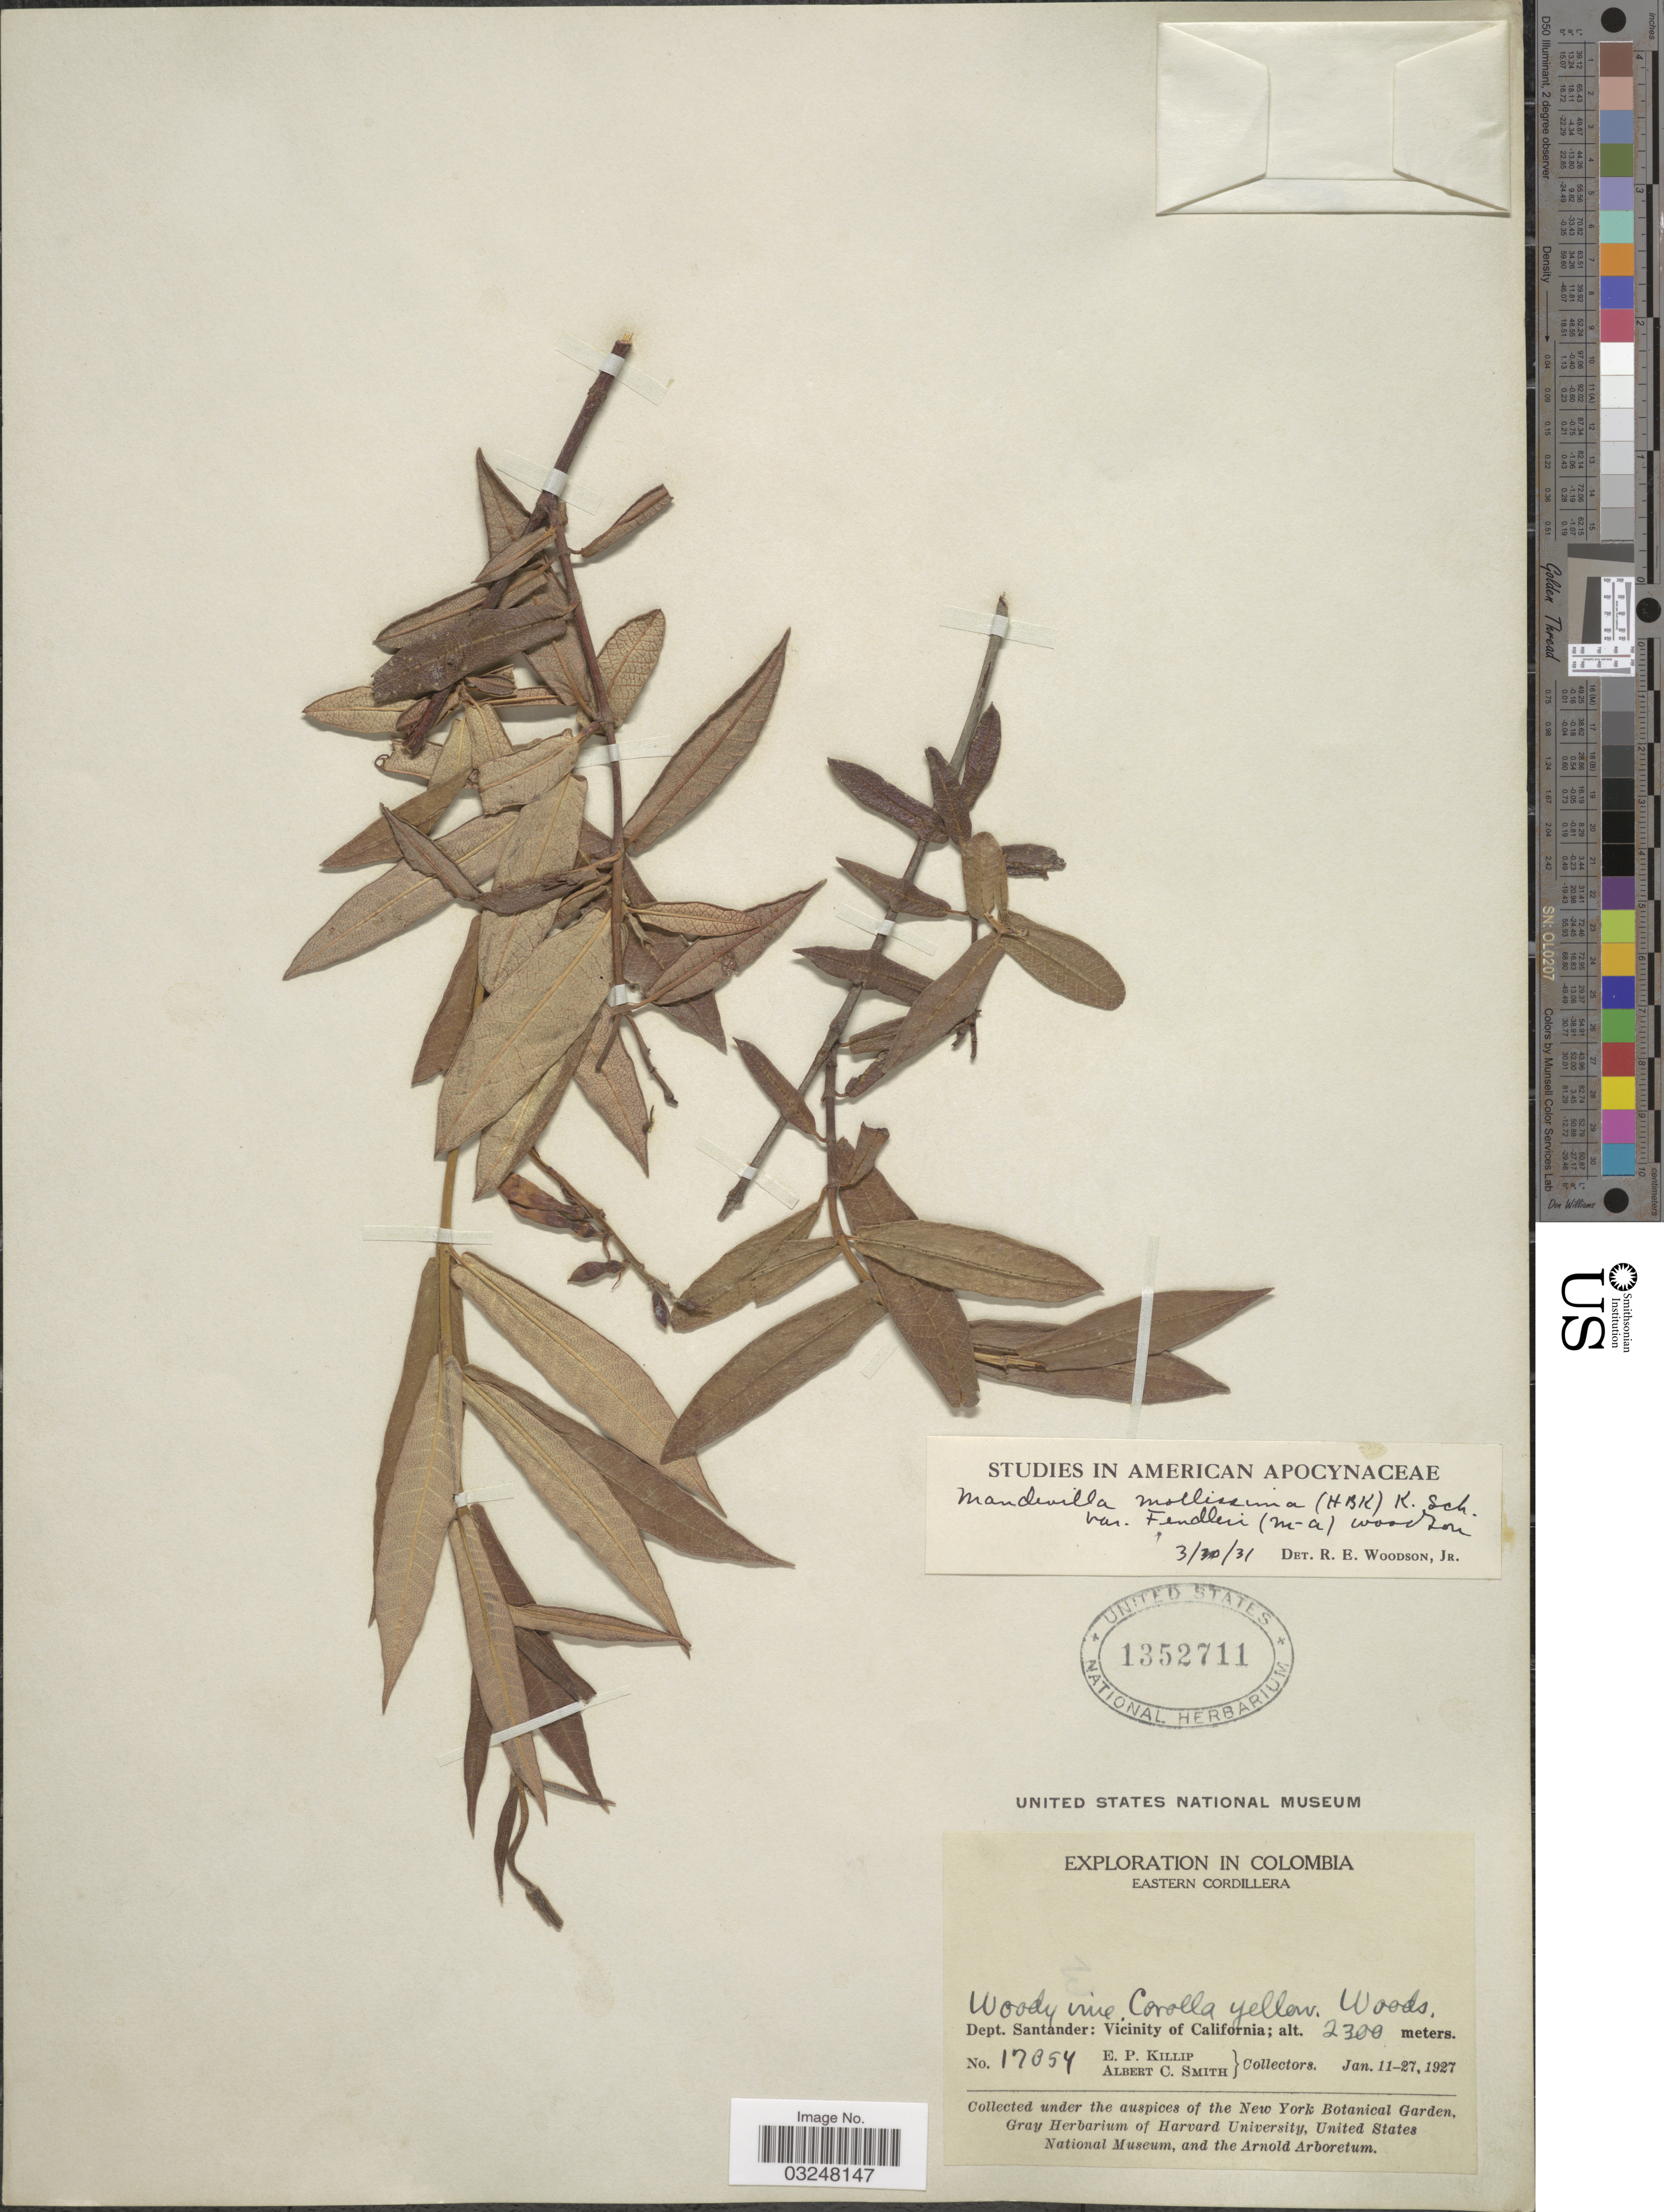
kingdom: Plantae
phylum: Tracheophyta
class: Magnoliopsida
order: Gentianales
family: Apocynaceae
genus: Mandevilla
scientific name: Mandevilla speciosa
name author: (Kunth) J.F. Morales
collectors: E. P. Killip & A. C. Smith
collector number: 17054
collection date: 1927-01-11/1927-01-27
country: Colombia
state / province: Santander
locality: Eastern Cordillera. Dept. Santander: Vicinity of California.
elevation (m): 2300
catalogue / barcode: US 1352711